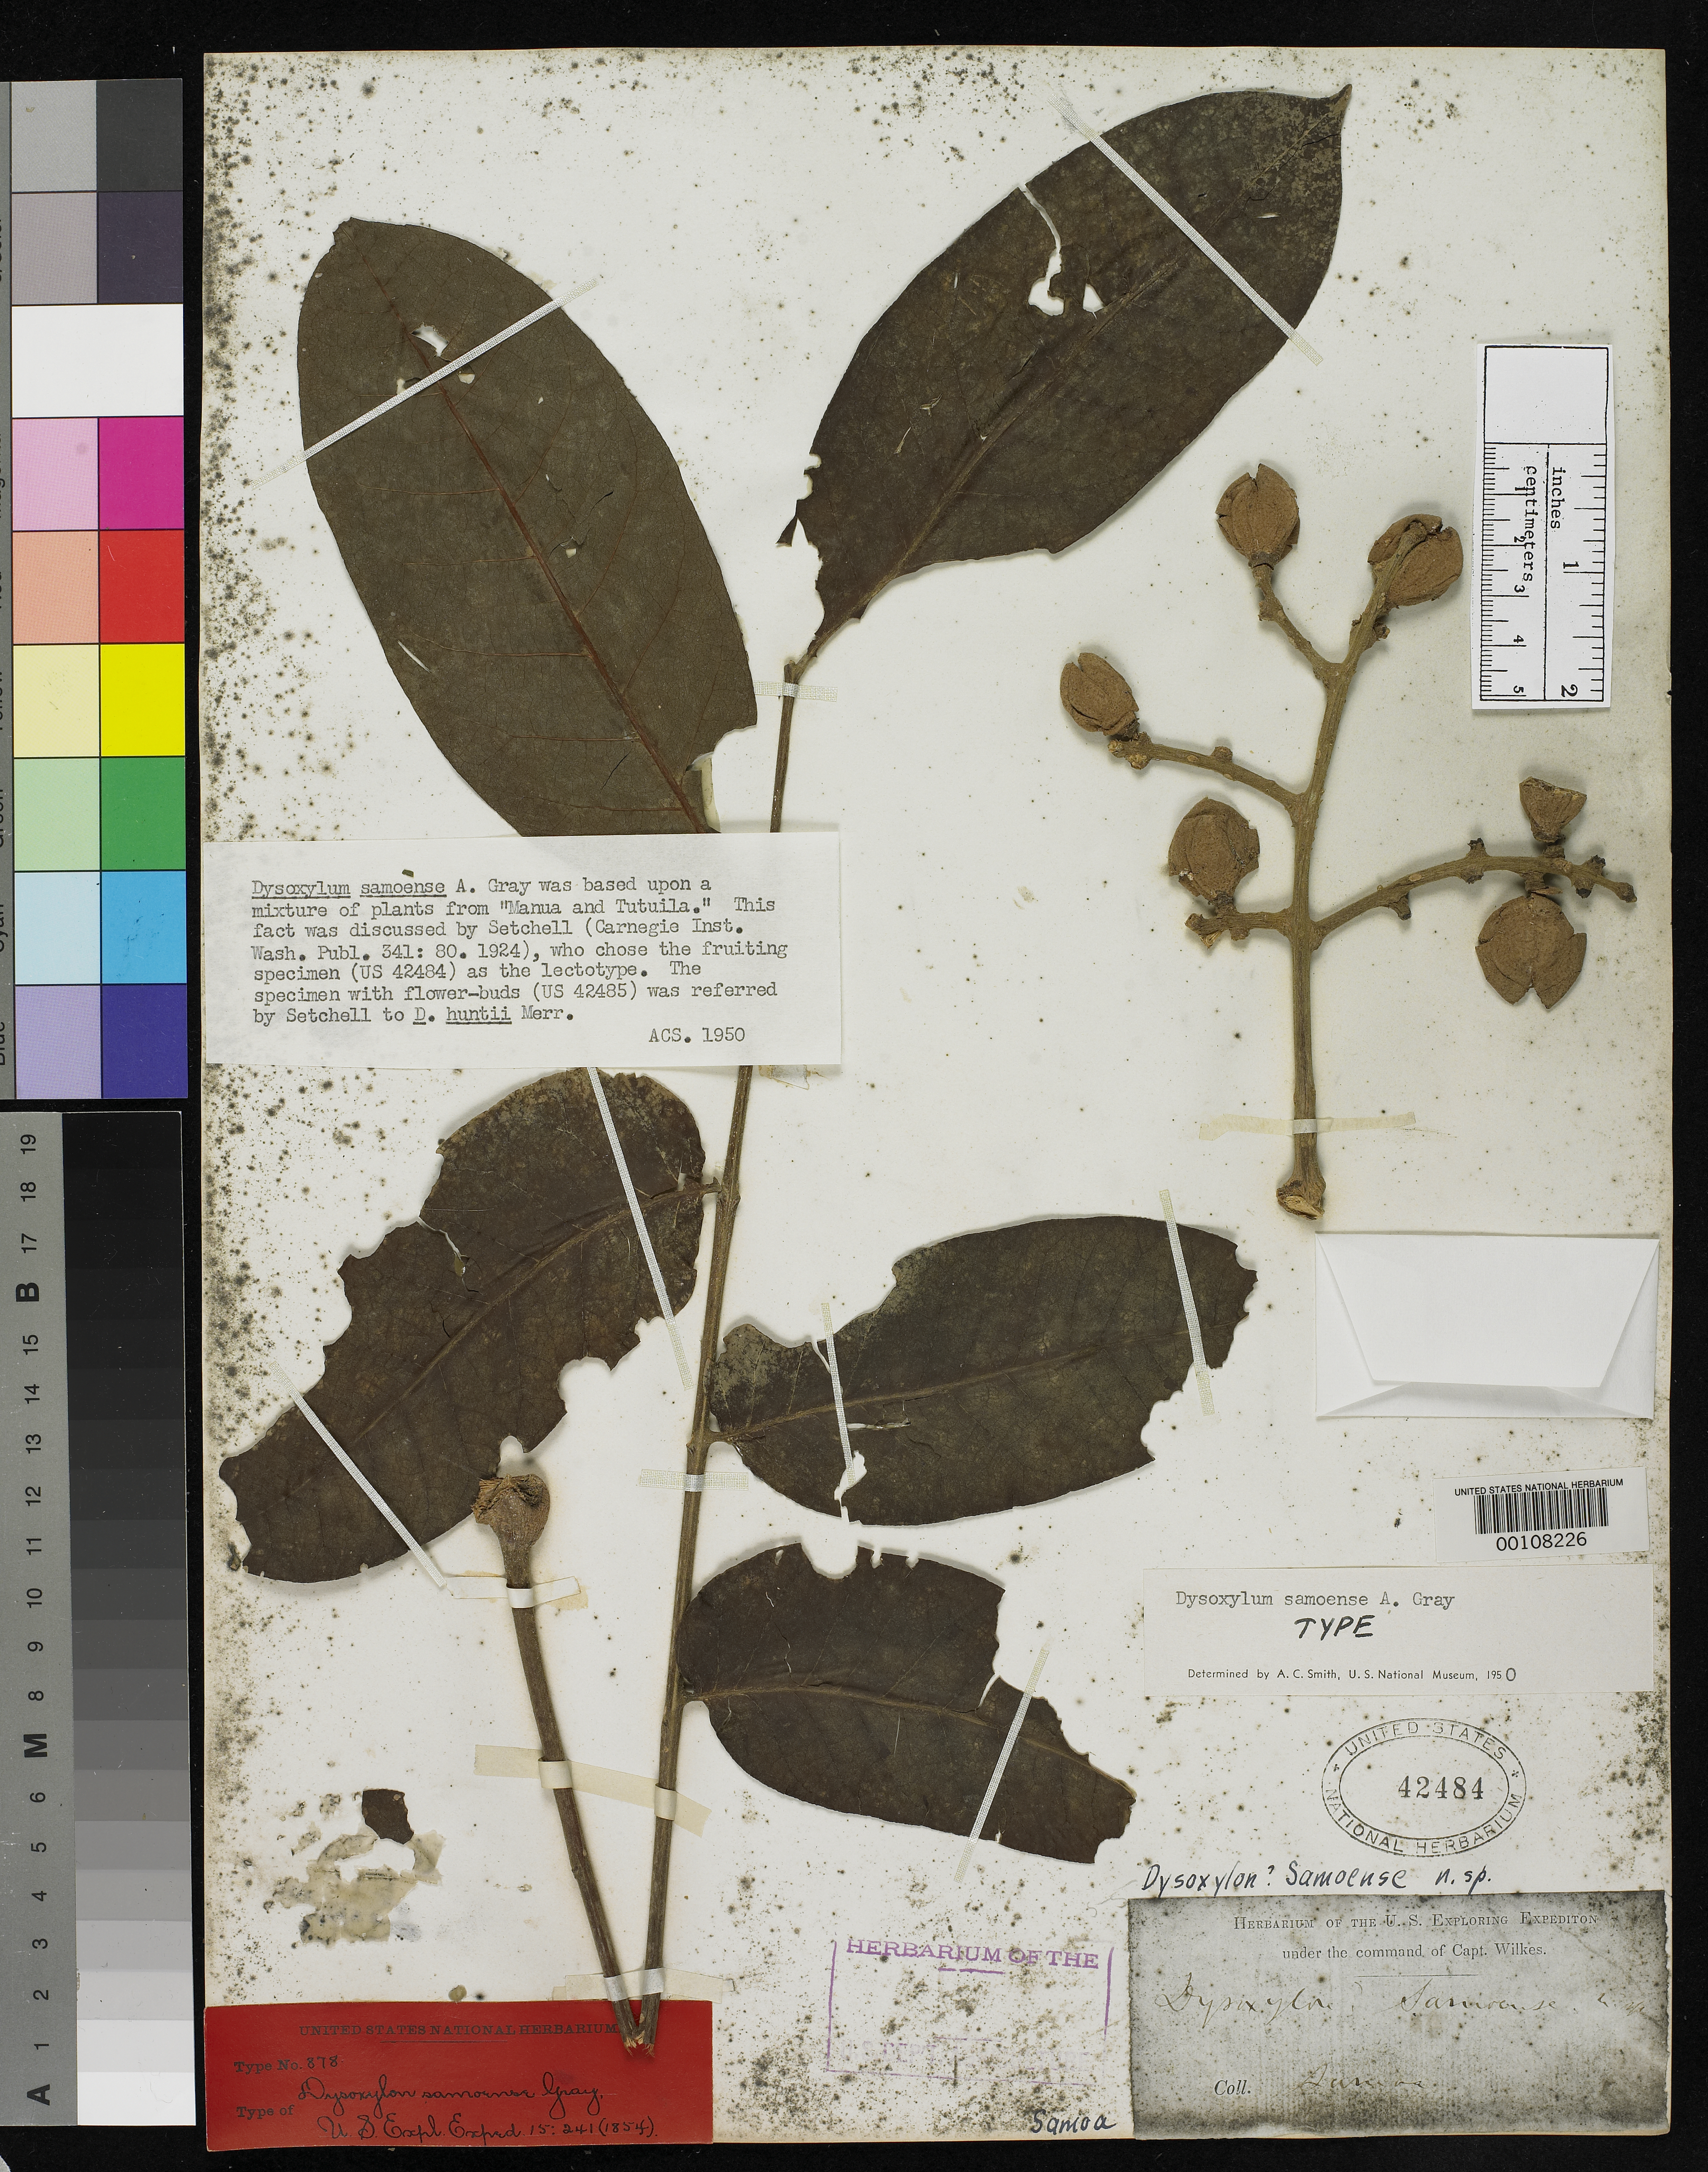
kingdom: Plantae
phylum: Tracheophyta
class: Magnoliopsida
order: Sapindales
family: Meliaceae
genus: Dysoxylum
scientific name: Dysoxylum samoense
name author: A. Gray in Wilkes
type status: Holotype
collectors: Wilkes Explor. Exped.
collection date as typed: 1838 to -- --- 1842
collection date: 1838/1842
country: American Samoa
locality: Manua and Tutuila.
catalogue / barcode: US 42484